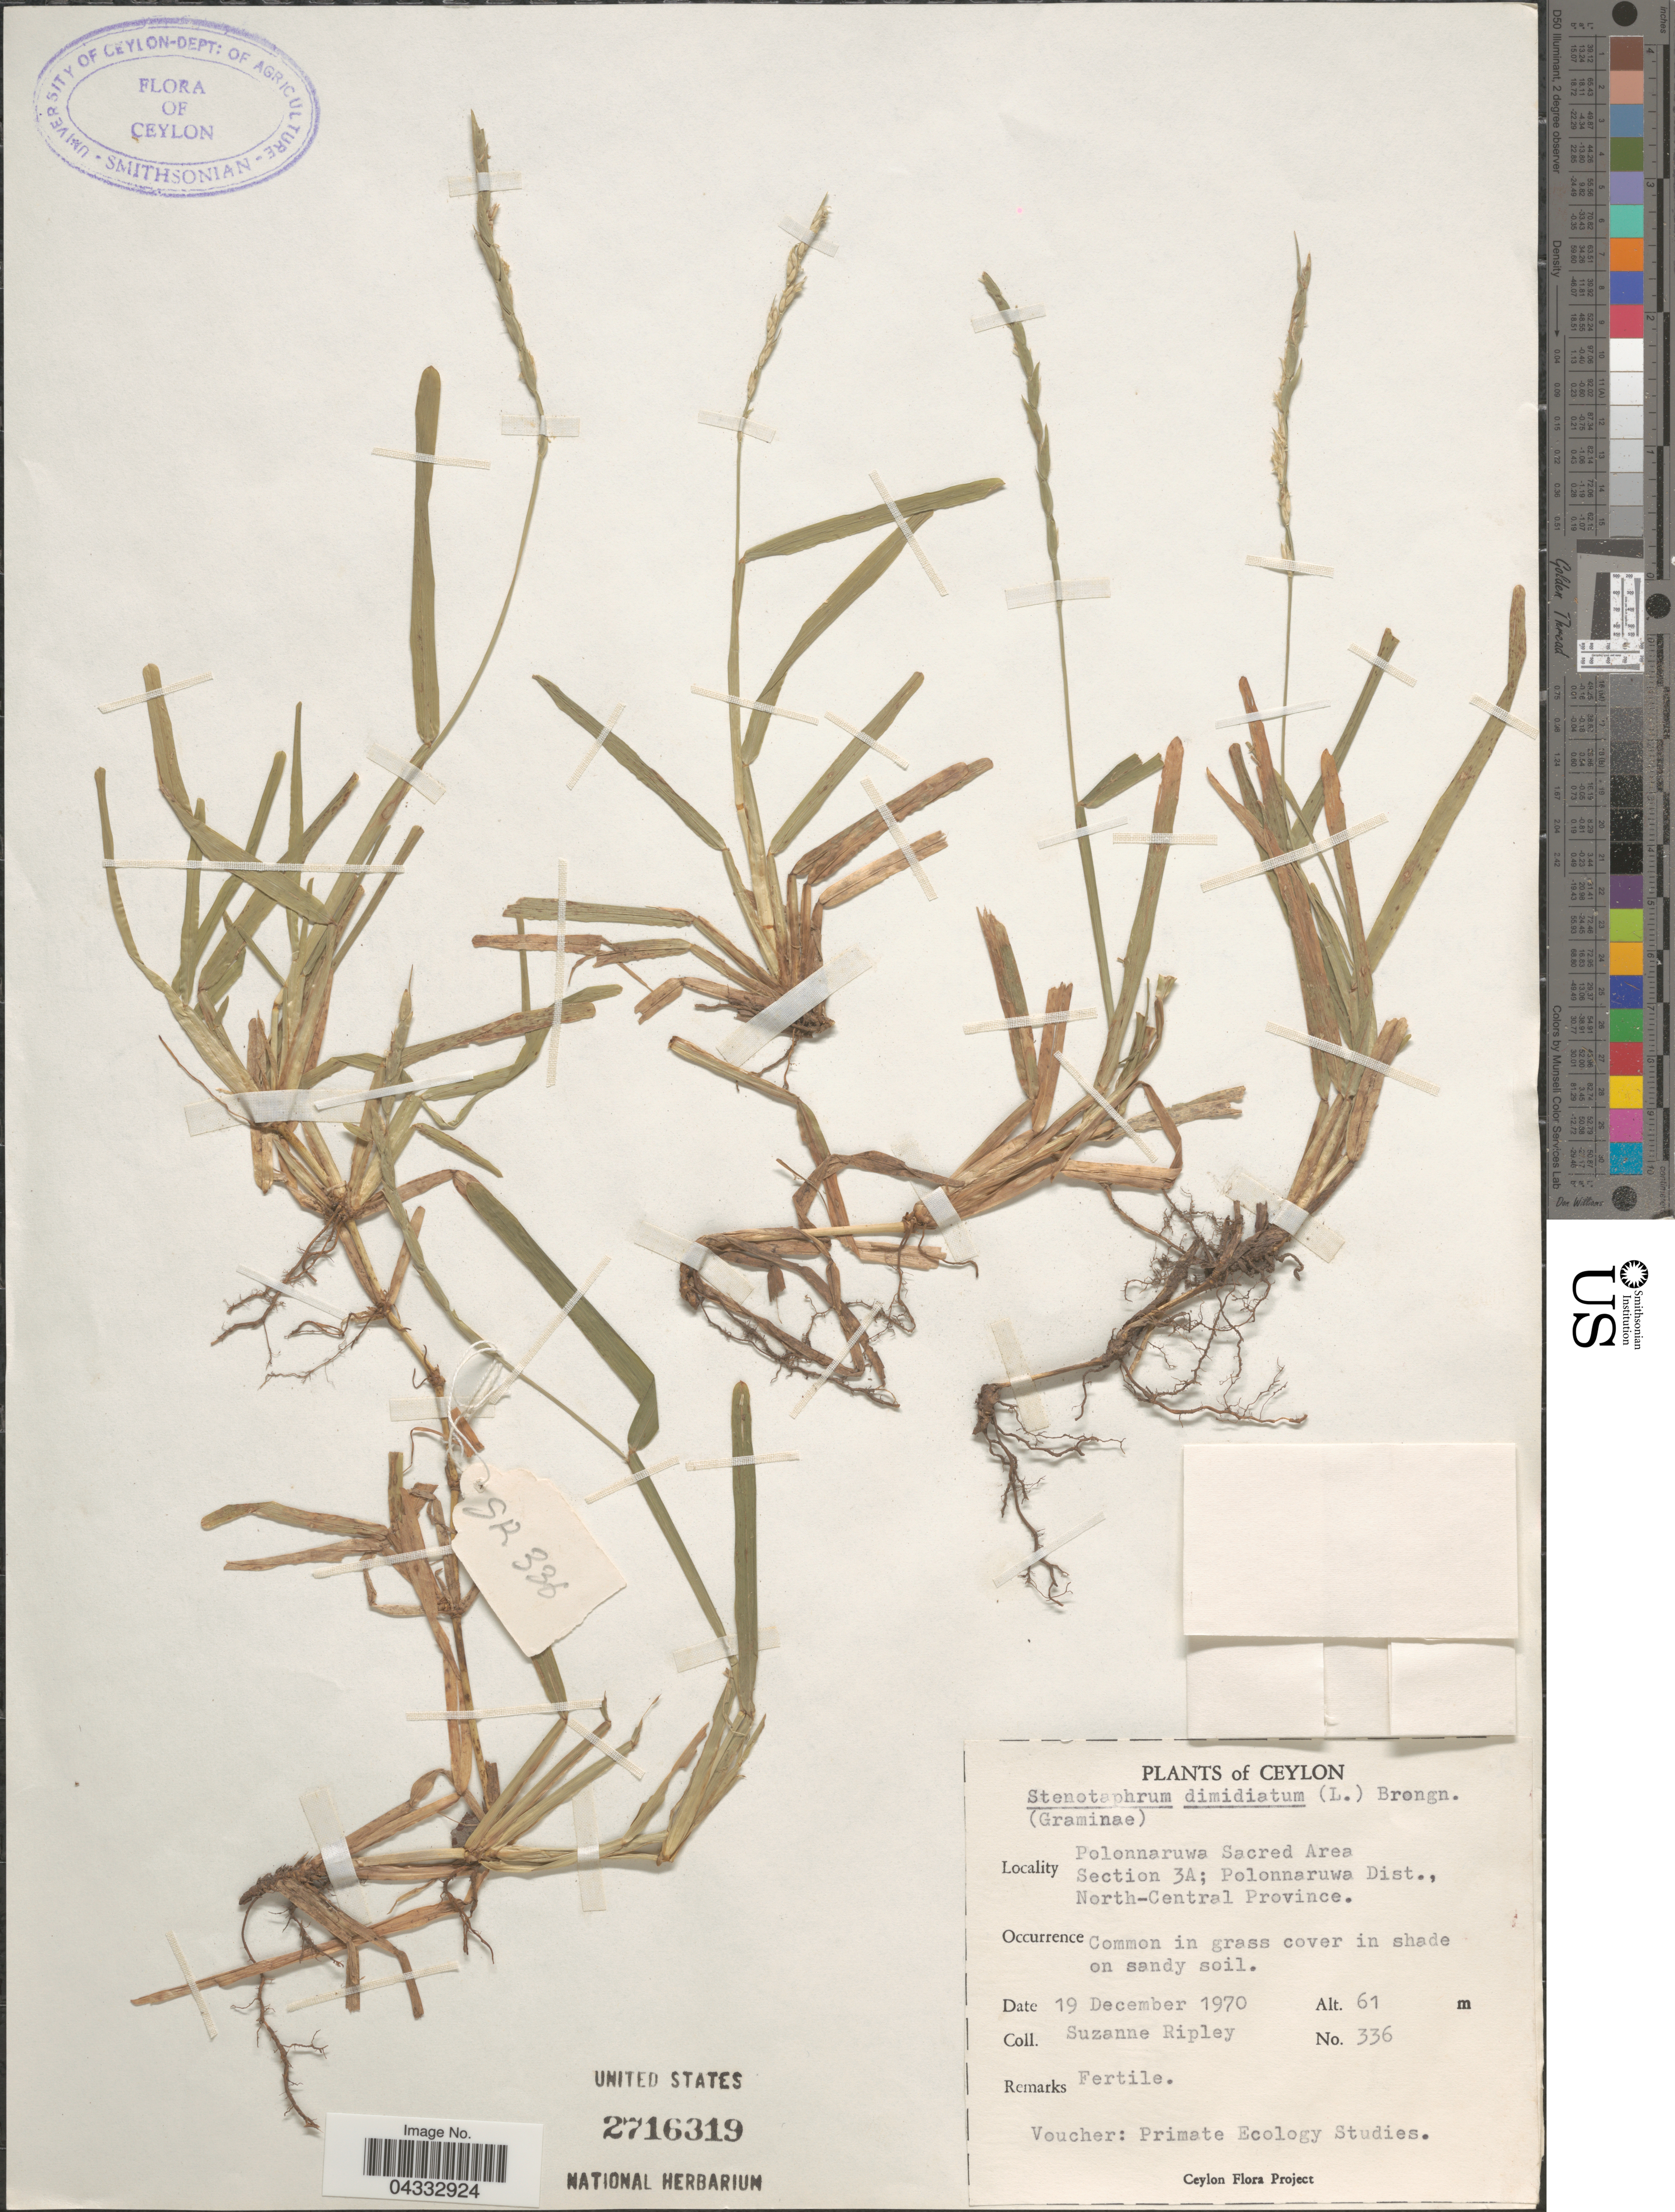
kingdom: Plantae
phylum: Tracheophyta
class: Liliopsida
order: Poales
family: Poaceae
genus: Stenotaphrum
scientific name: Stenotaphrum dimidiatum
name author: (L.) Brongn.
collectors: S. Ripley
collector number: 336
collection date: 1970-12-19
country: Sri Lanka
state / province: North Central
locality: Ceylon. Polonnaruwa Sacred Area. Section 3A; Polonnaruwa Dist. Common in grass cover in shade on sandy soil.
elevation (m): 61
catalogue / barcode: US 2716319